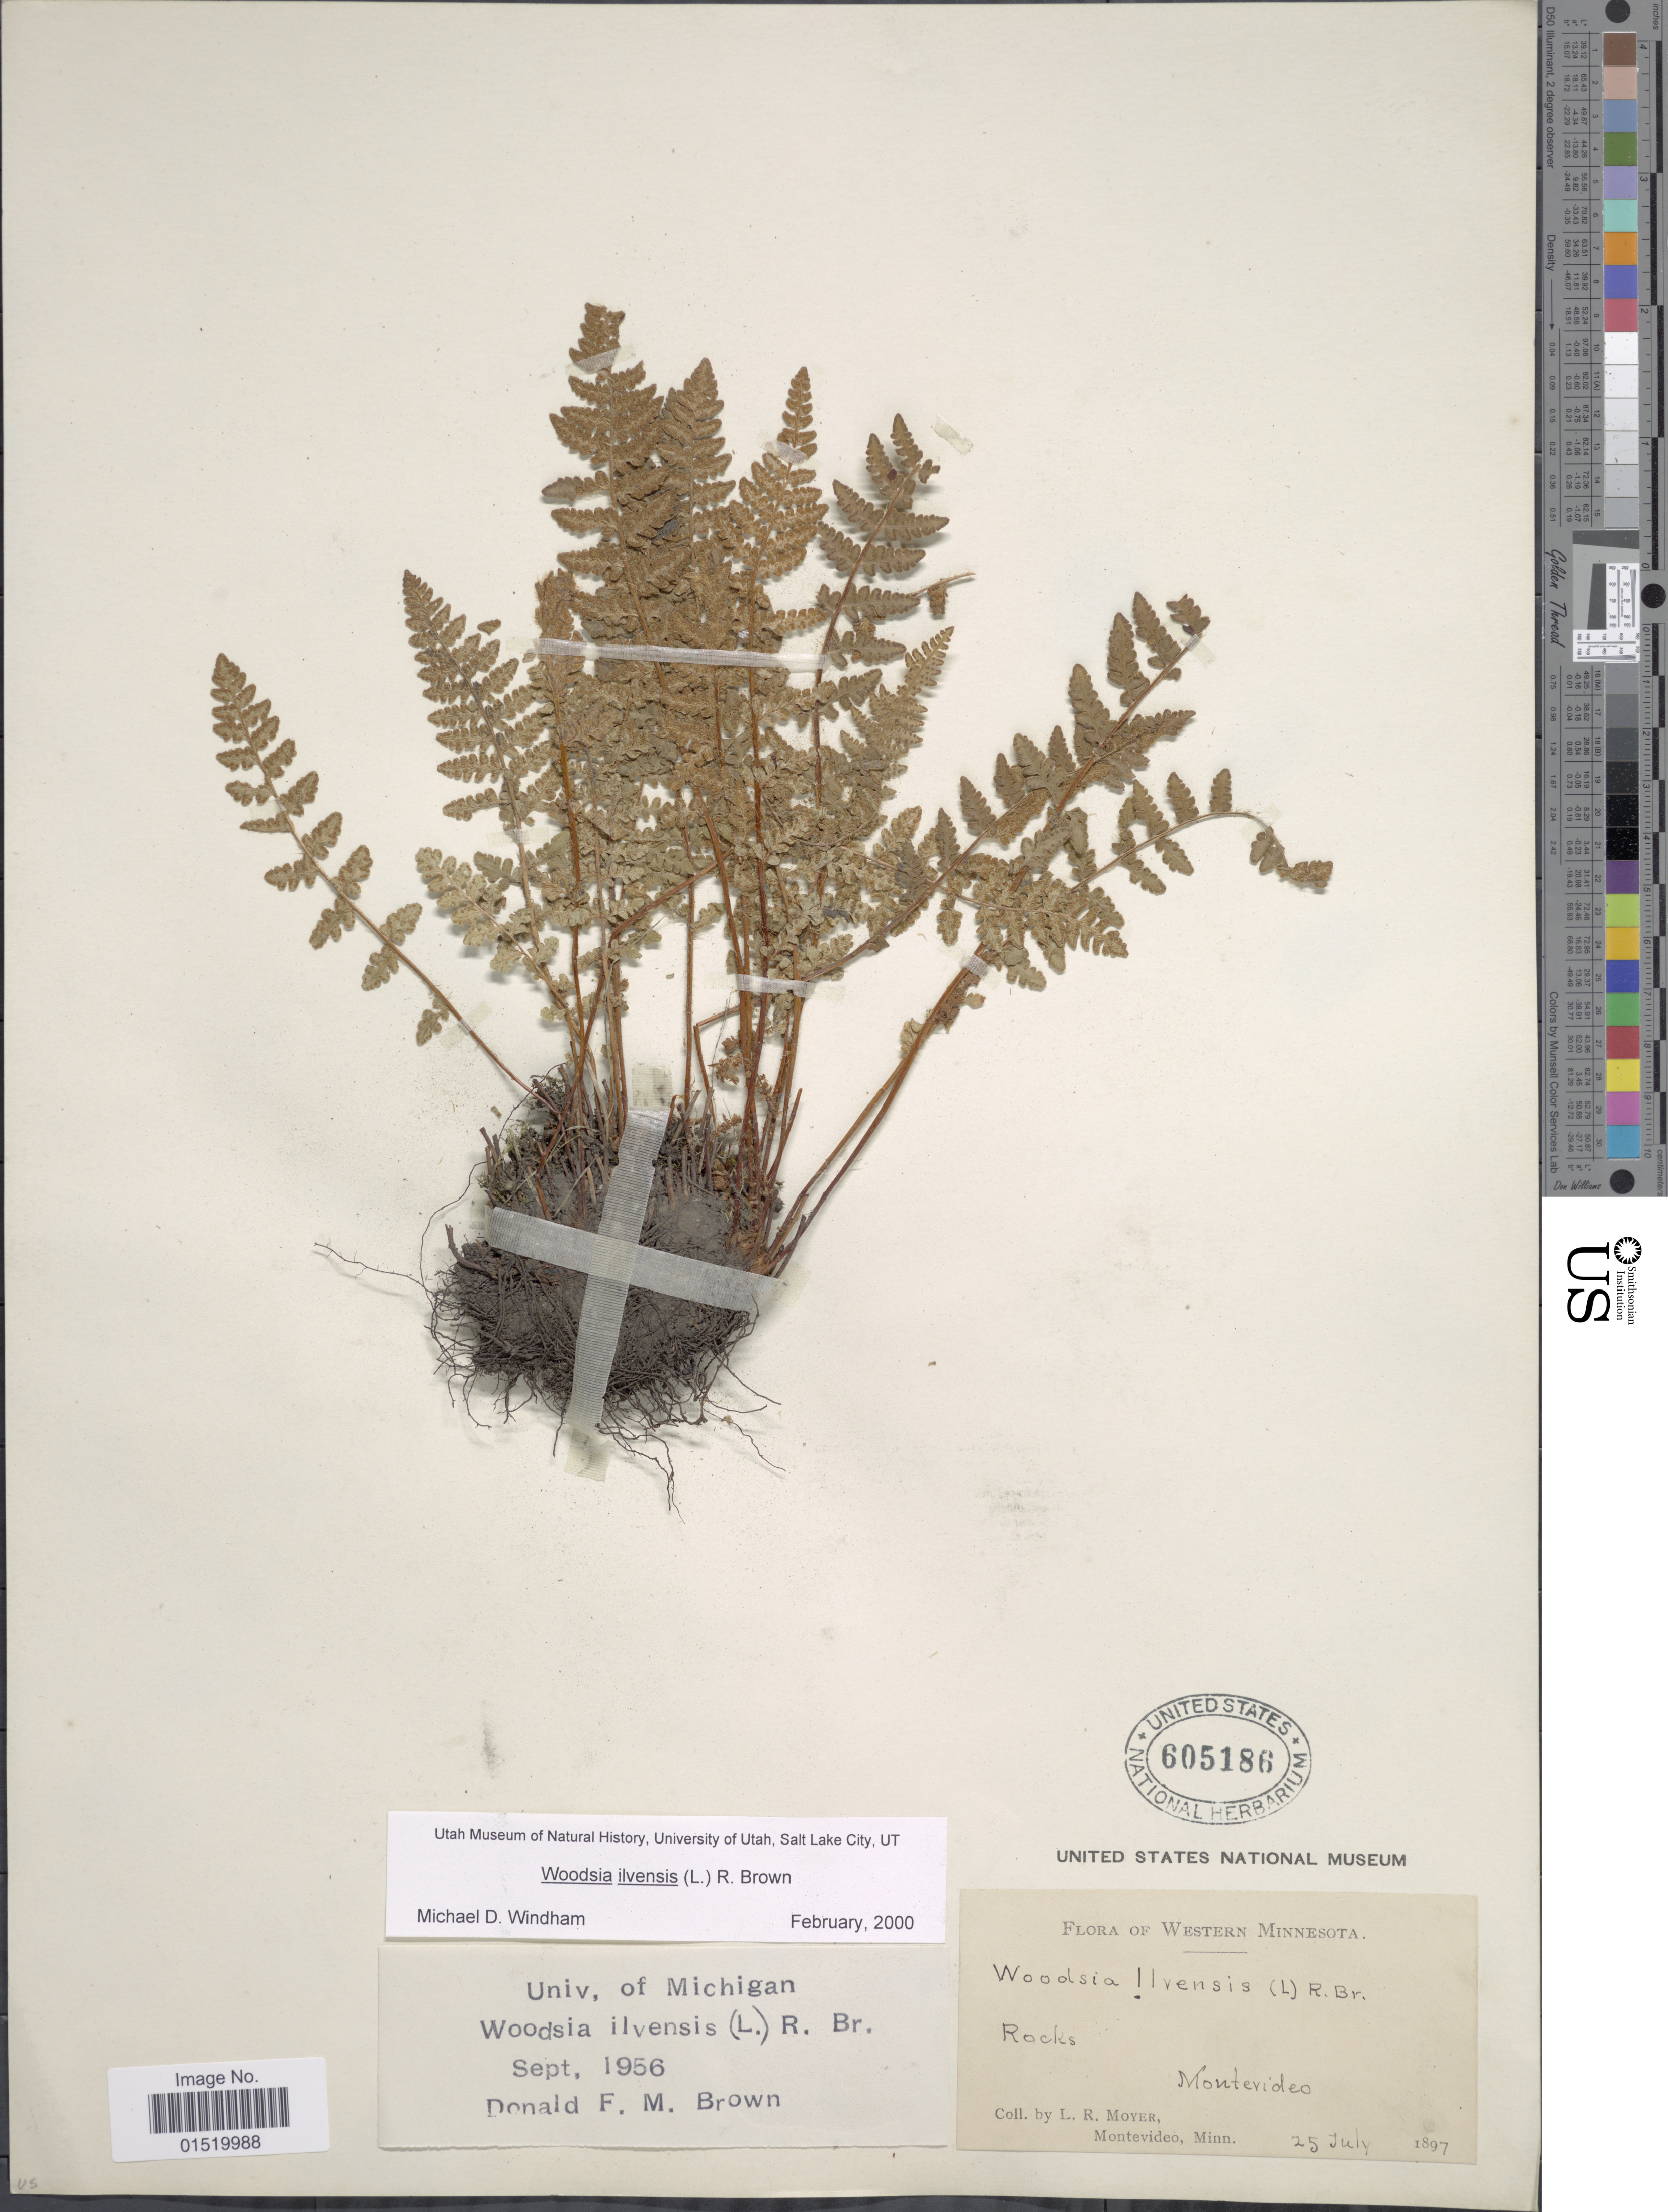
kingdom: Plantae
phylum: Tracheophyta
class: Polypodiopsida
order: Polypodiales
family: Woodsiaceae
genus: Woodsia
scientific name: Woodsia ilvensis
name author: (L.) R. Br.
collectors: L. Moyer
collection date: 1897-07-25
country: United States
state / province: Minnesota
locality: Western Minnesota, Montevideo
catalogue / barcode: US 605186